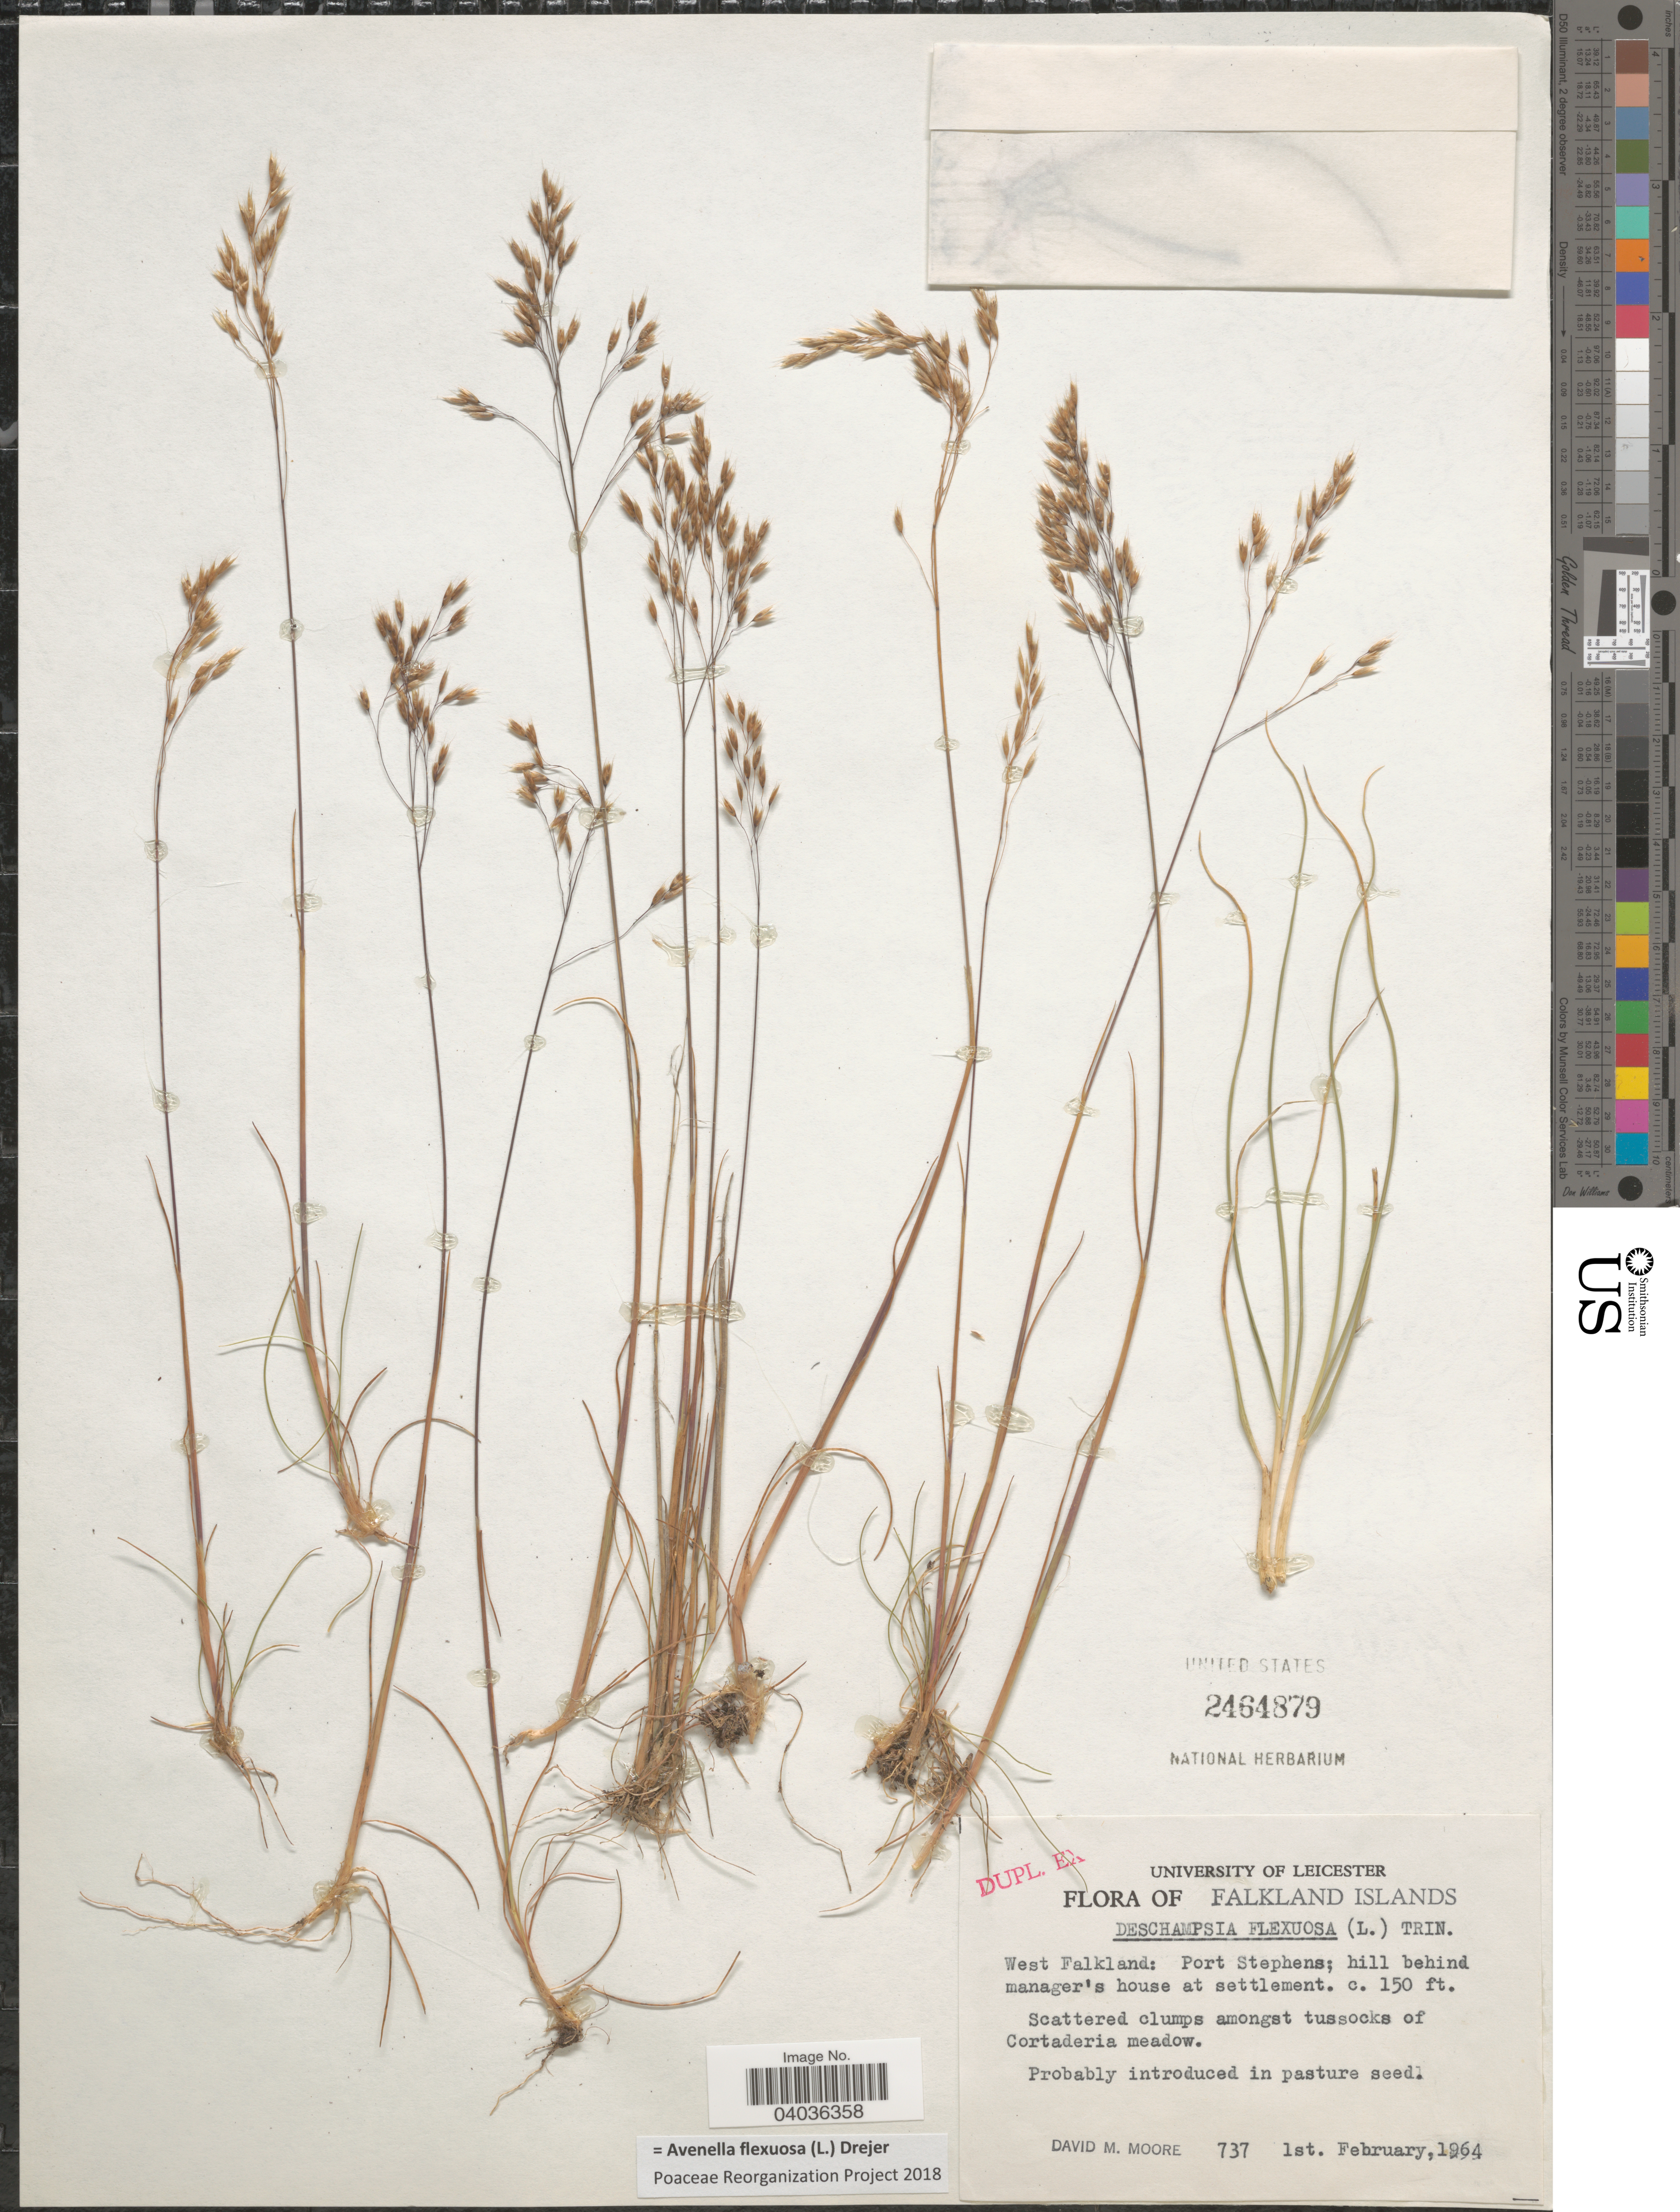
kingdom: Plantae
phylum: Tracheophyta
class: Liliopsida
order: Poales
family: Poaceae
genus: Avenella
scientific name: Avenella flexuosa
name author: (L.) Drejer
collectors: D. Moore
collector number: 737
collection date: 1964-02-01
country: Falkland Islands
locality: West Falkland: Port Stephens; hill behind manager's house at settlement.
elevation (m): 46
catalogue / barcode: US 2464879